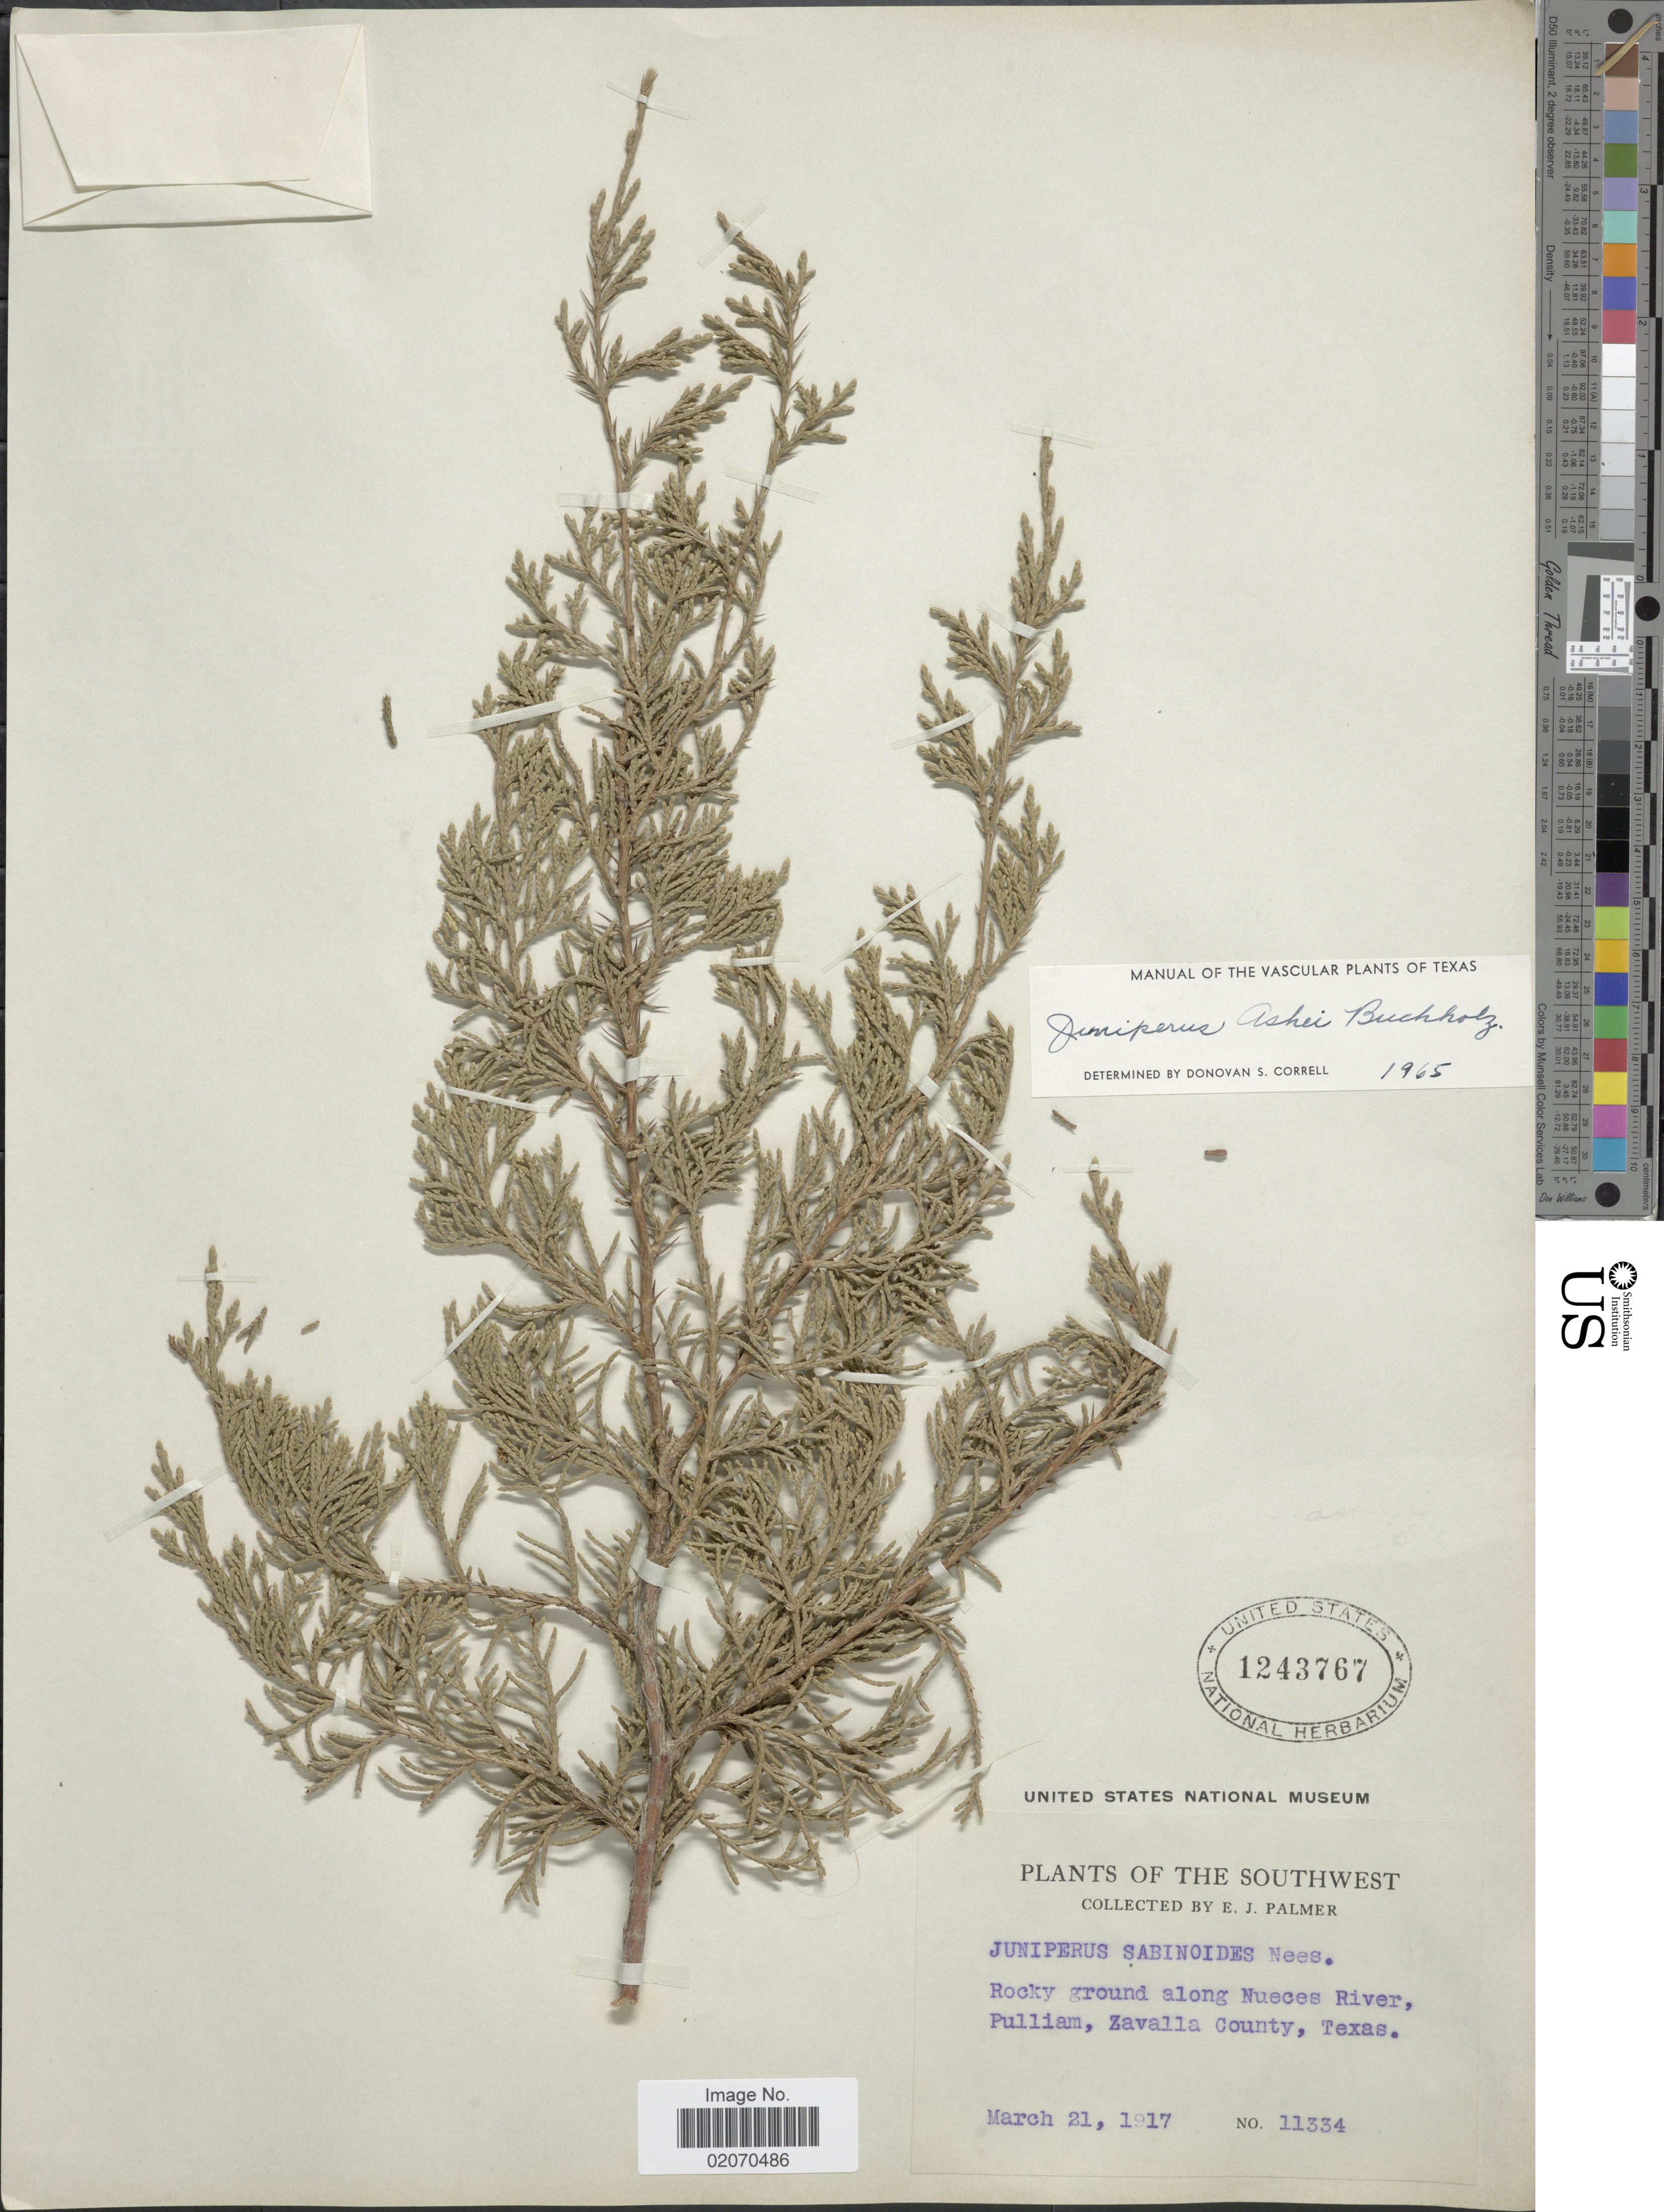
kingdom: Plantae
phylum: Tracheophyta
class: Pinopsida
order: Pinales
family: Cupressaceae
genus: Juniperus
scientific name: Juniperus ashei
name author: J. Buchholz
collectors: E. J. Palmer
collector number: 11334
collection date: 1917-03-21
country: United States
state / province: Texas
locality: Southwest, along Nueces River, Pulliam, Zavalla County, Texas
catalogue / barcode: US 1243767